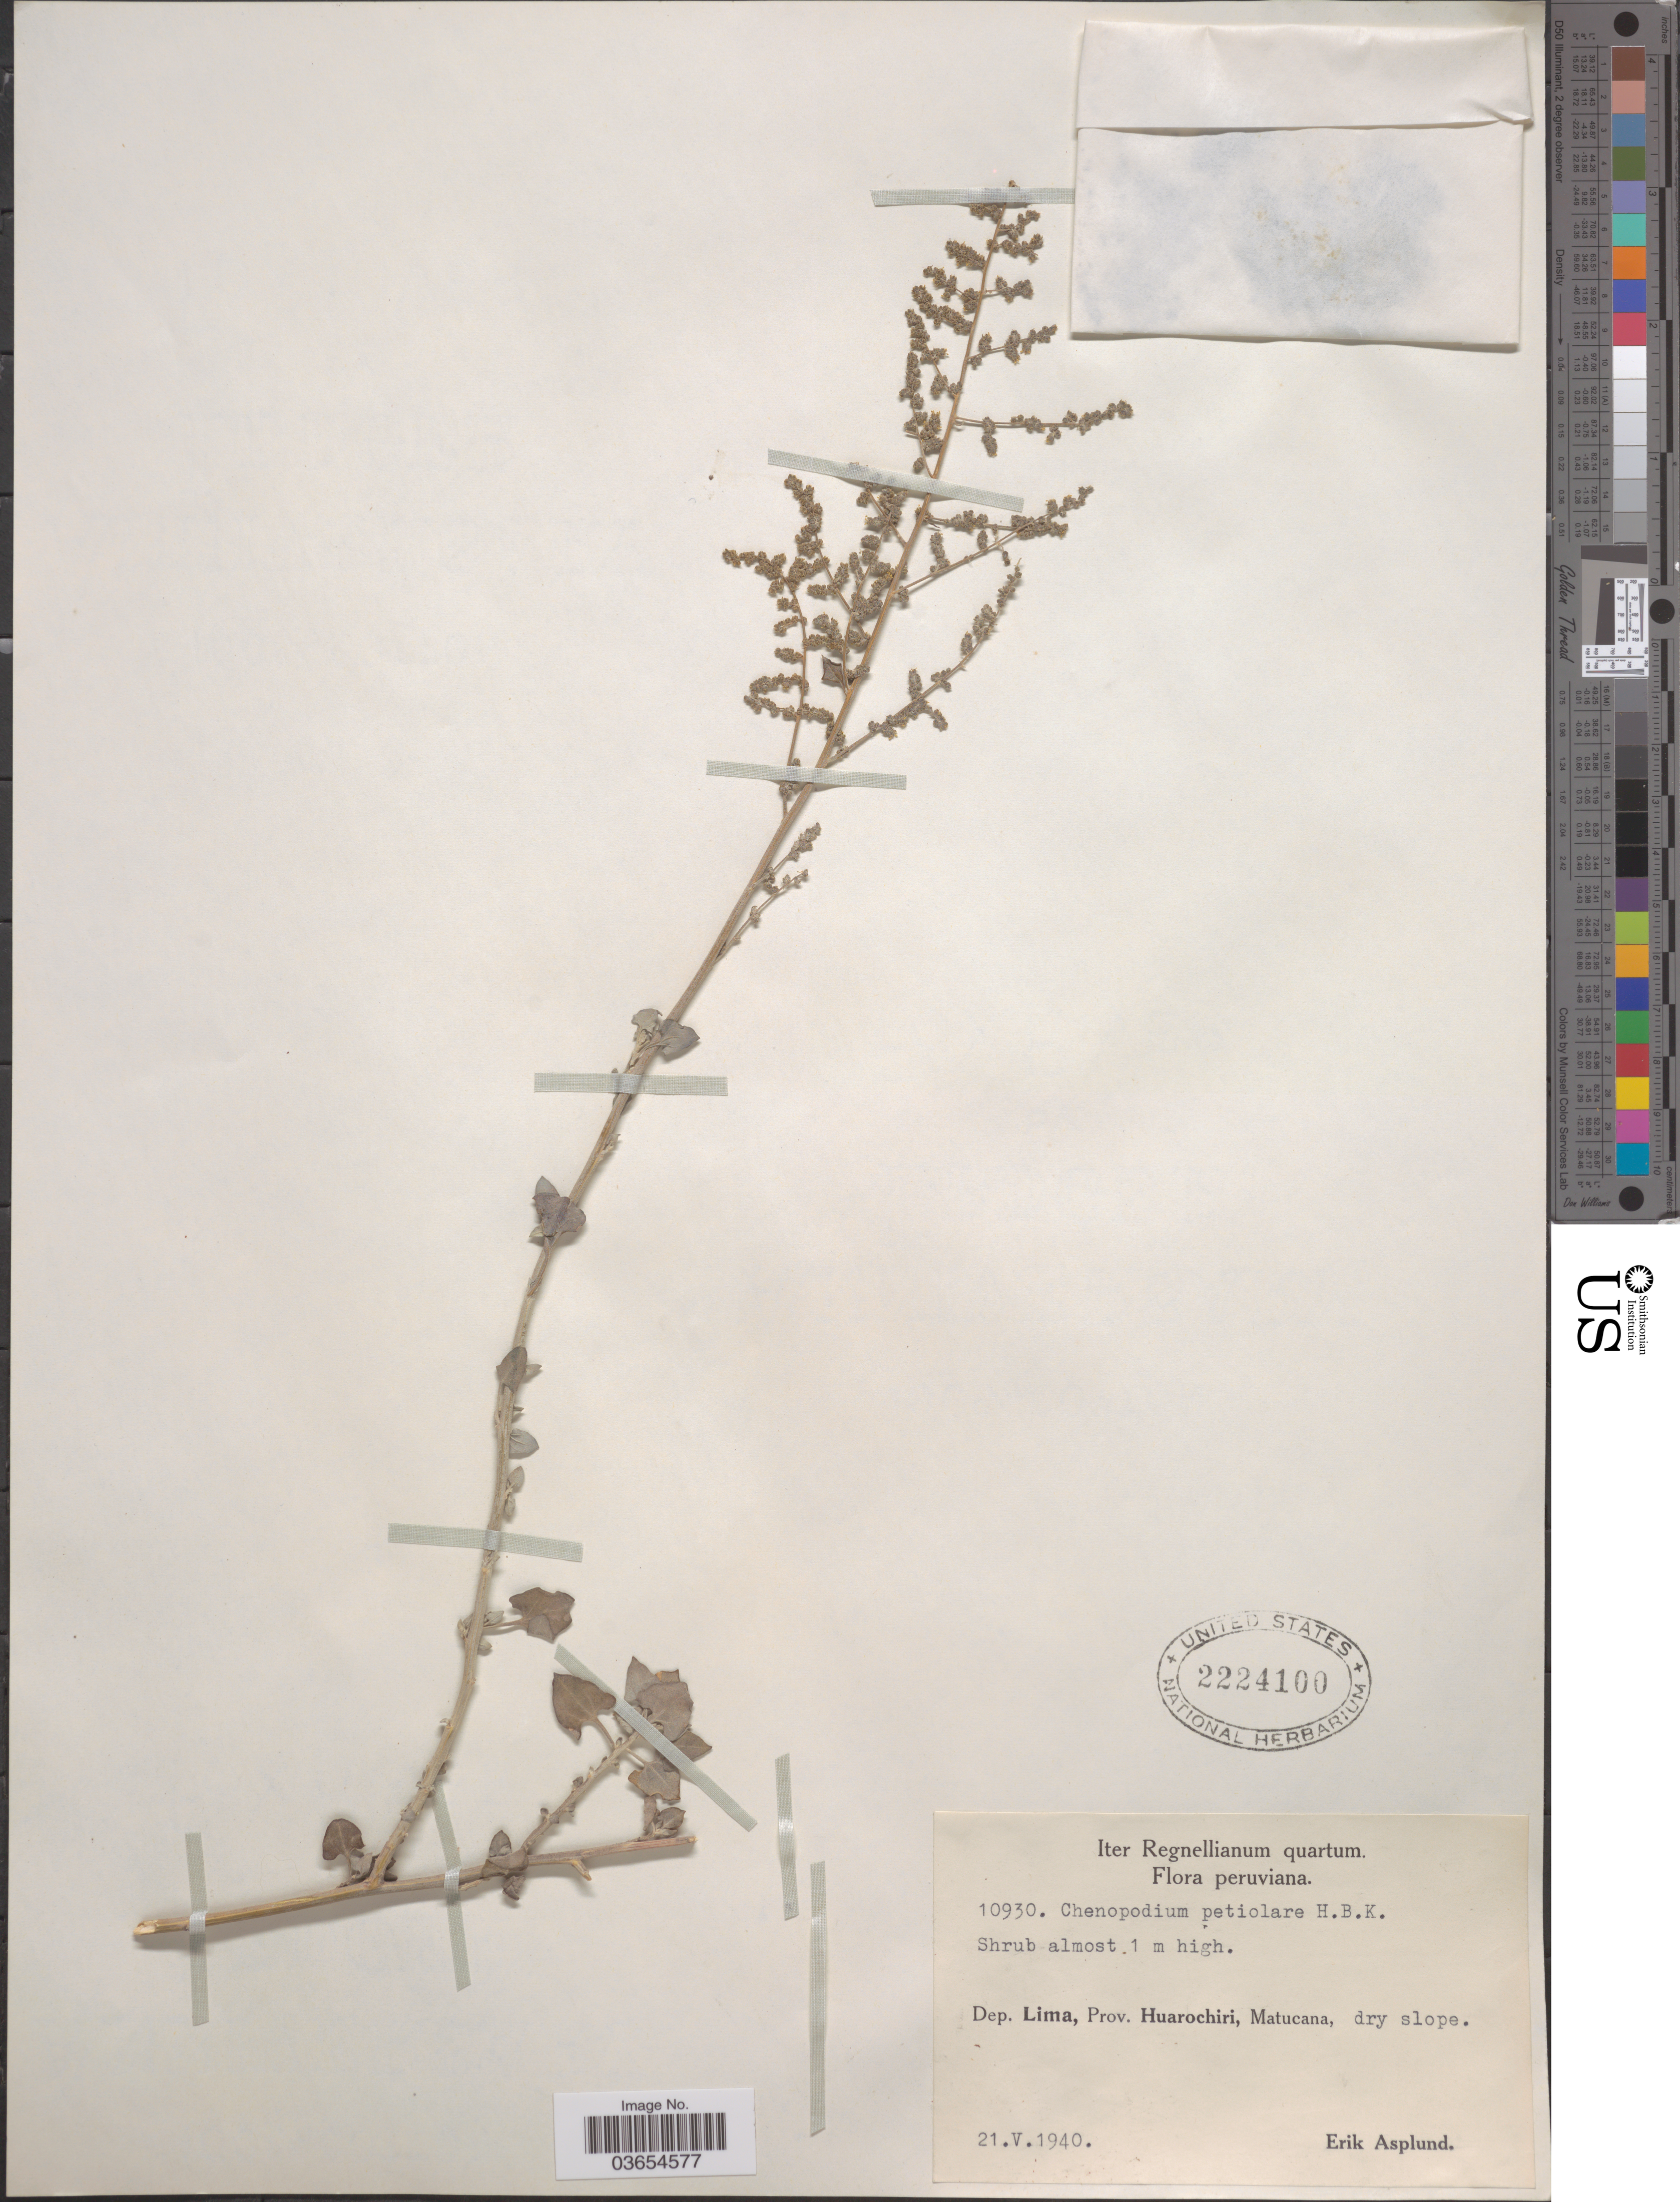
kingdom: Plantae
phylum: Tracheophyta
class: Magnoliopsida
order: Caryophyllales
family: Amaranthaceae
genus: Chenopodium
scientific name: Chenopodium petiolare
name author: Kunth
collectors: E. Asplund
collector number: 10930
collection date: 1940-05-21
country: Peru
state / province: Lima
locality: Dep. Lima, Prov. Huarochiri, Matucana.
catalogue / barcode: US 2224100